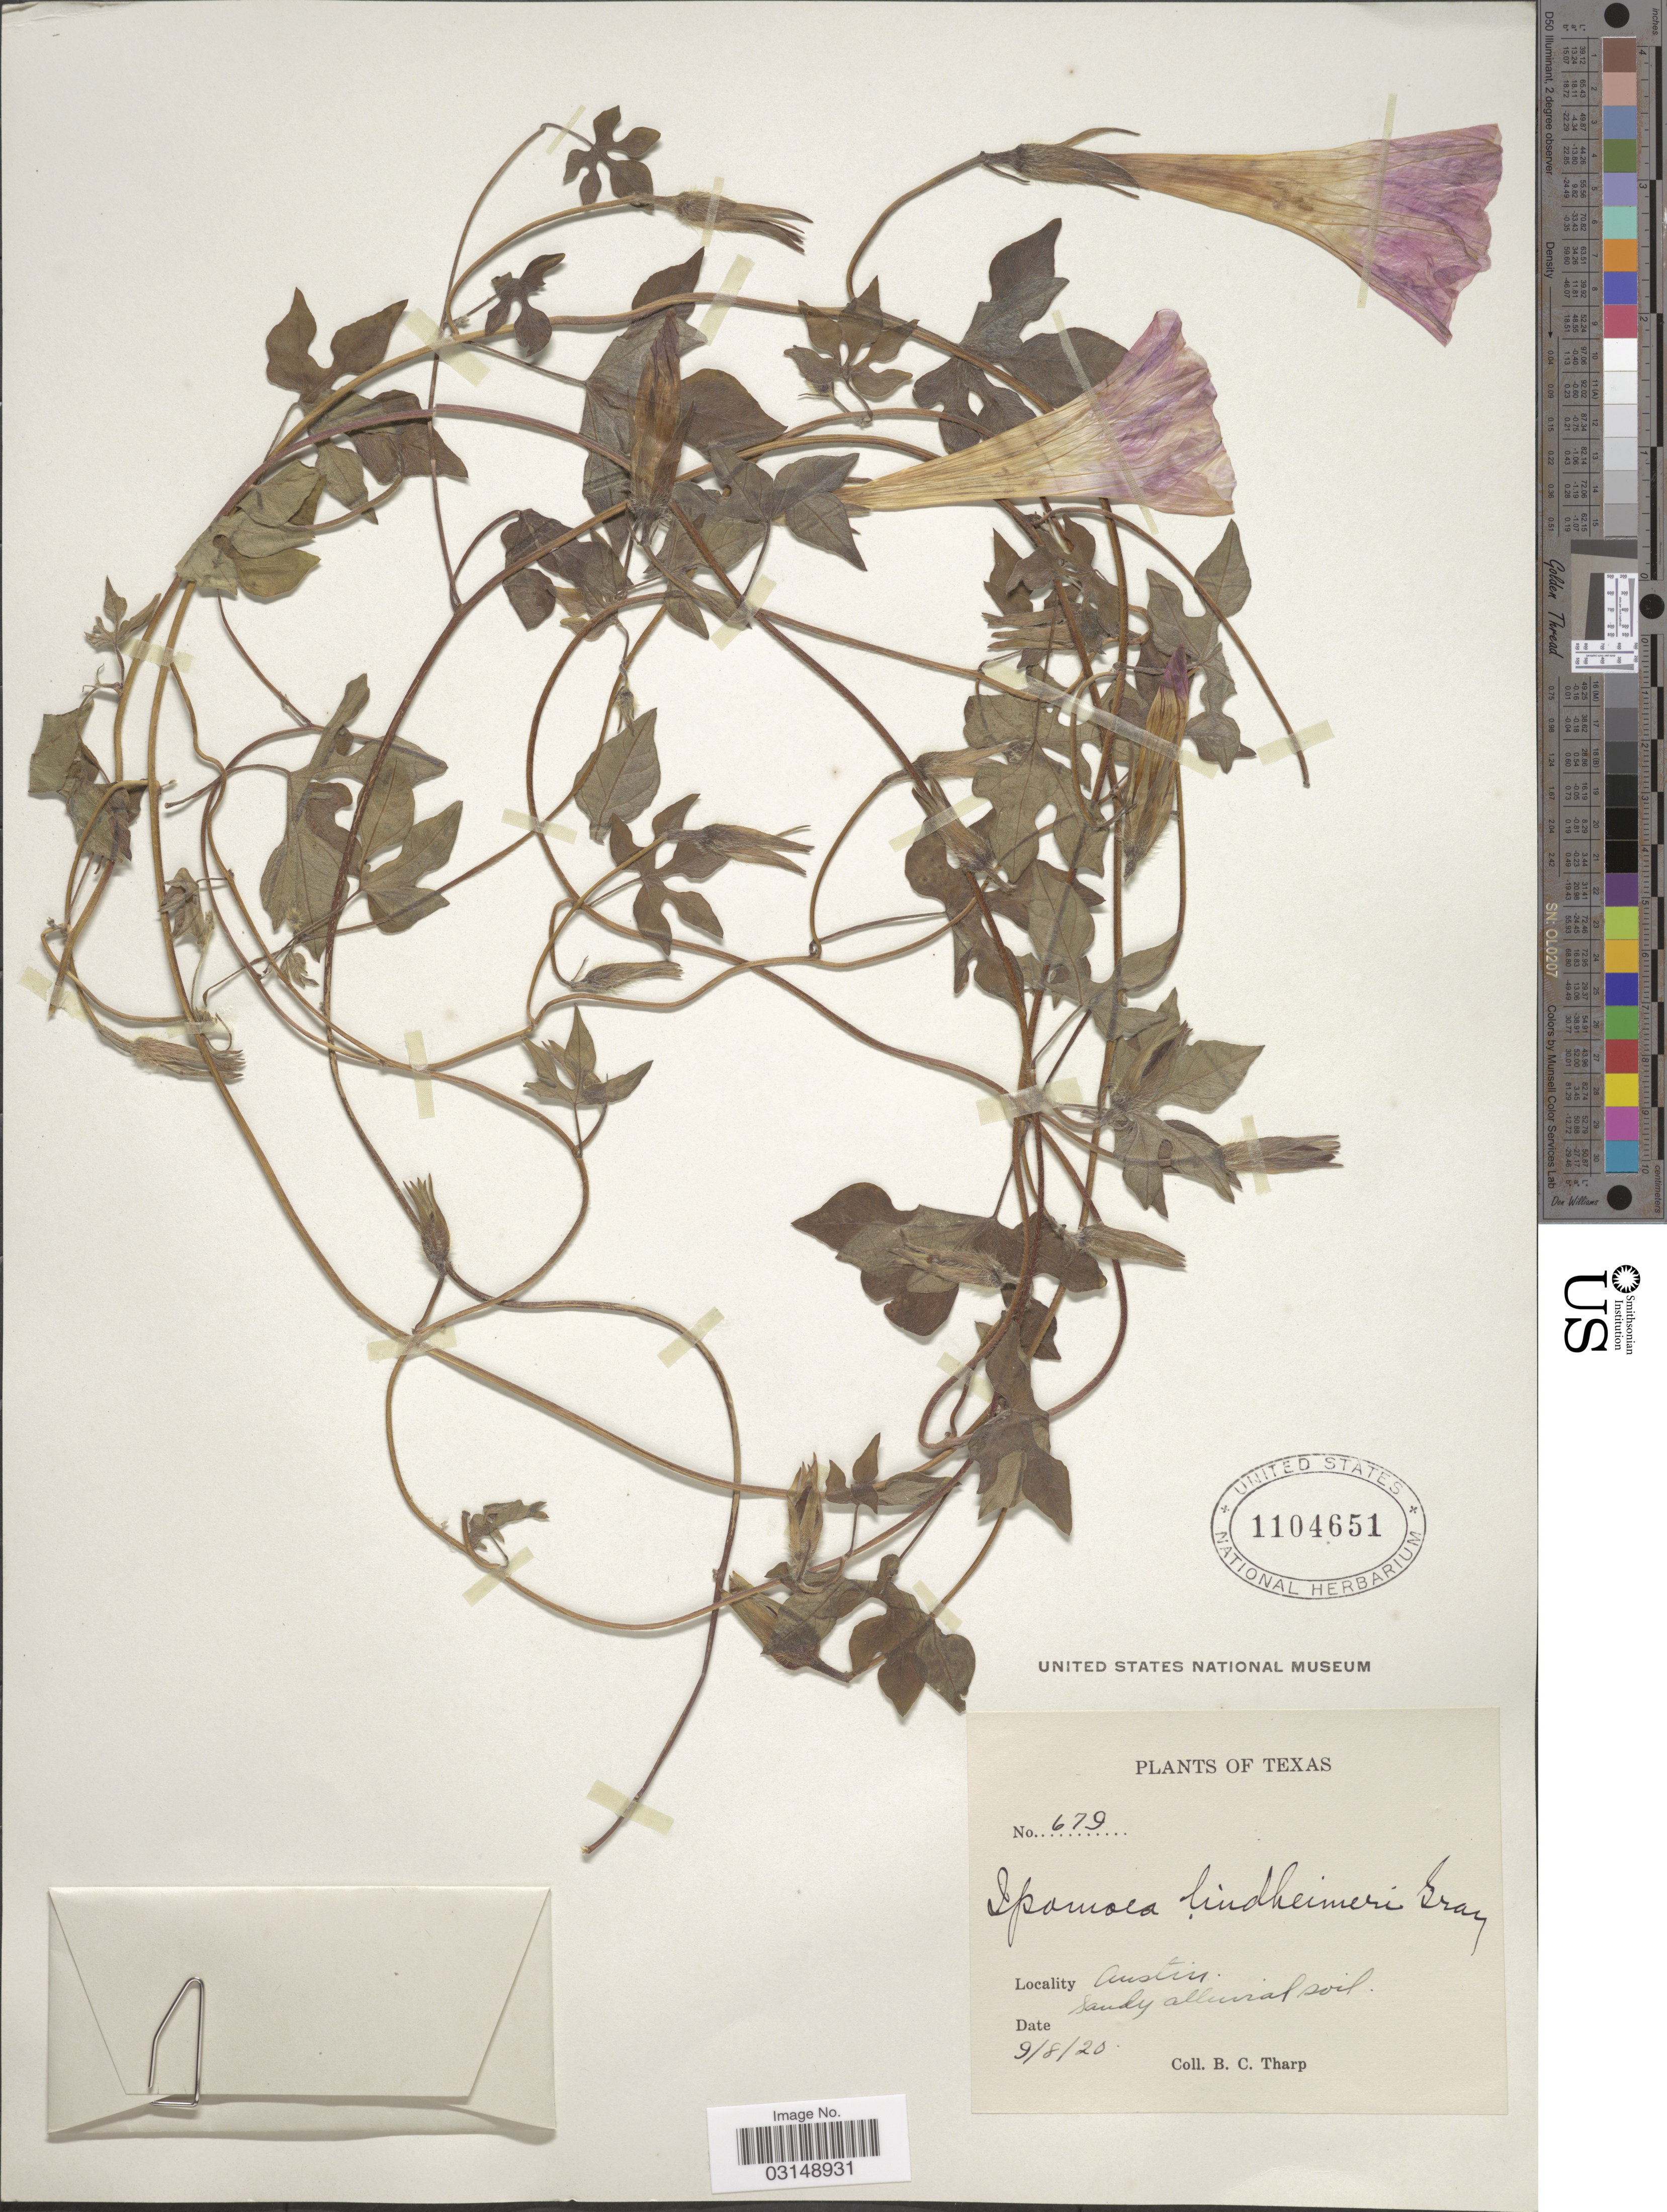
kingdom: Plantae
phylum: Tracheophyta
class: Magnoliopsida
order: Solanales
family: Convolvulaceae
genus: Ipomoea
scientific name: Ipomoea lindheimeri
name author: A. Gray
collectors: B. C. Tharp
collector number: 679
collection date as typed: Transcribed d/m/y: 8/9/20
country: United States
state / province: Texas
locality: Austin.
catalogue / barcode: US 1104651